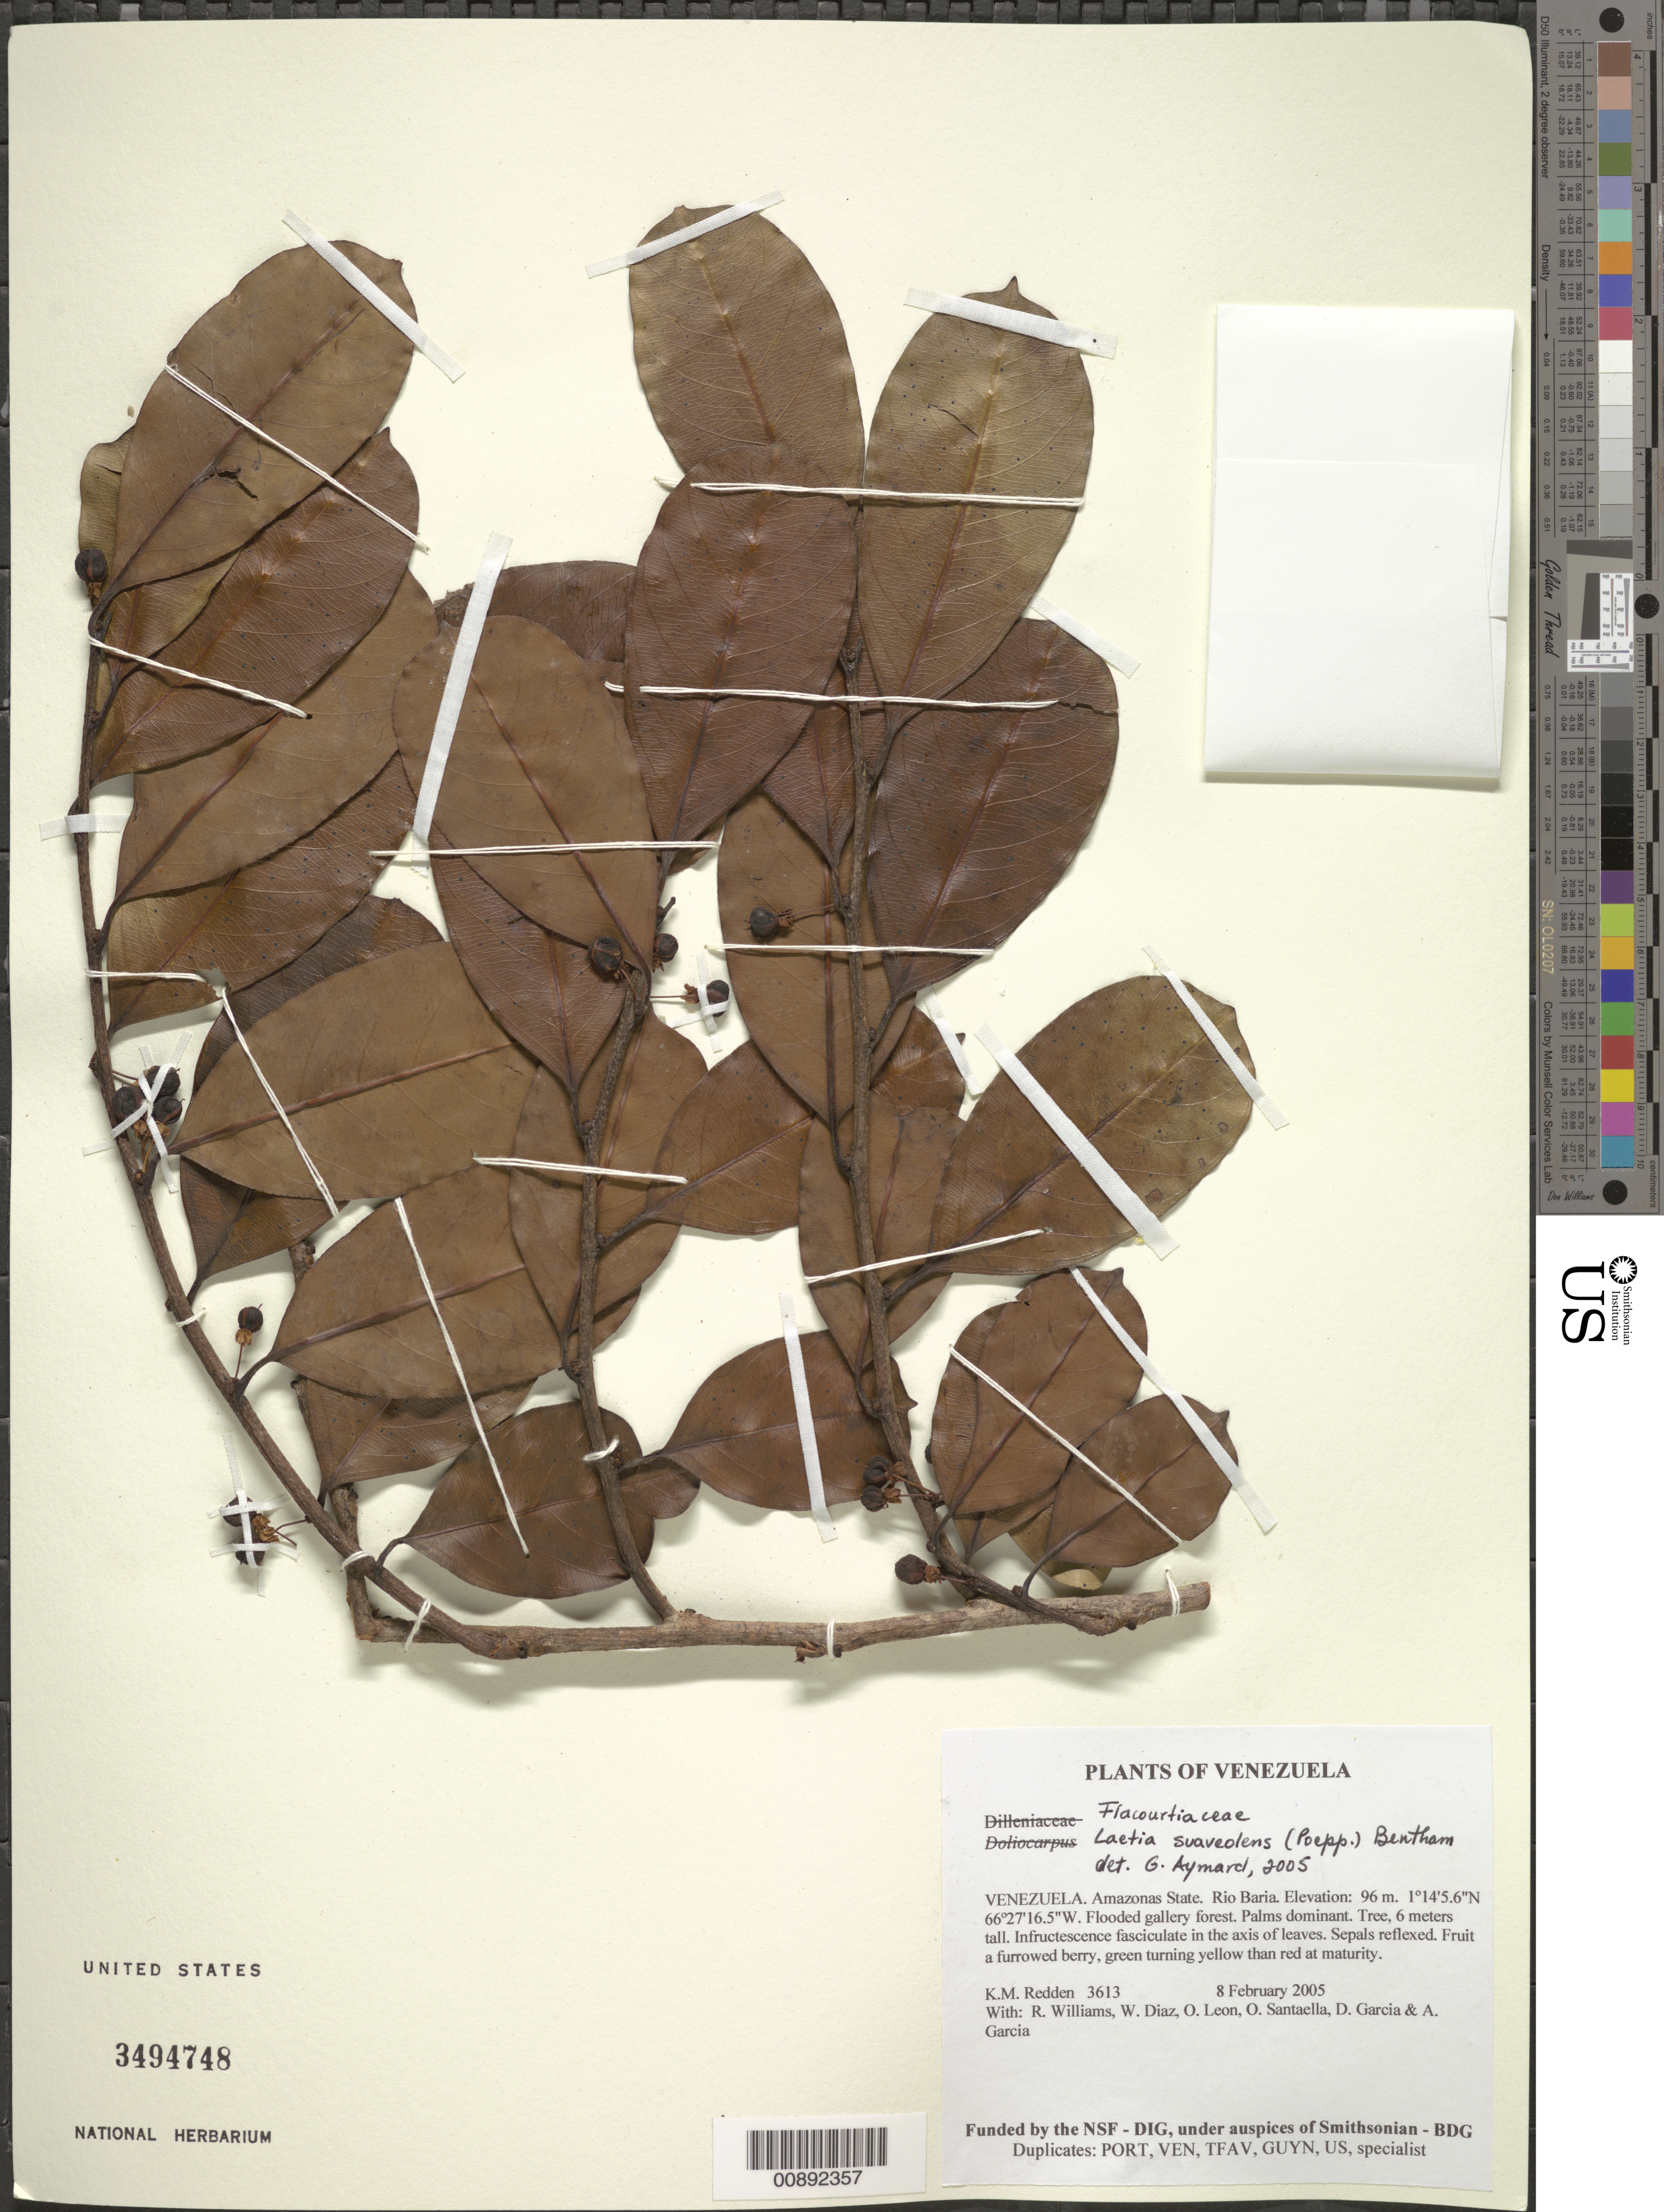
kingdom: Plantae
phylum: Tracheophyta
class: Magnoliopsida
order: Dilleniales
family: Dilleniaceae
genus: Doliocarpus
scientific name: Doliocarpus sp.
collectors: K. M. Redden, R. Williams, W. Díaz P., O. León, O. Santaella, D. Garcia & A. Garcia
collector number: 3613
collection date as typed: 8 February 2005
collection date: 2005-02-08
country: Venezuela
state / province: Amazonas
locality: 20 - Rio Baria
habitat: Flooded gallery forest. Palms dominant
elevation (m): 96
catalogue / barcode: US 3494748